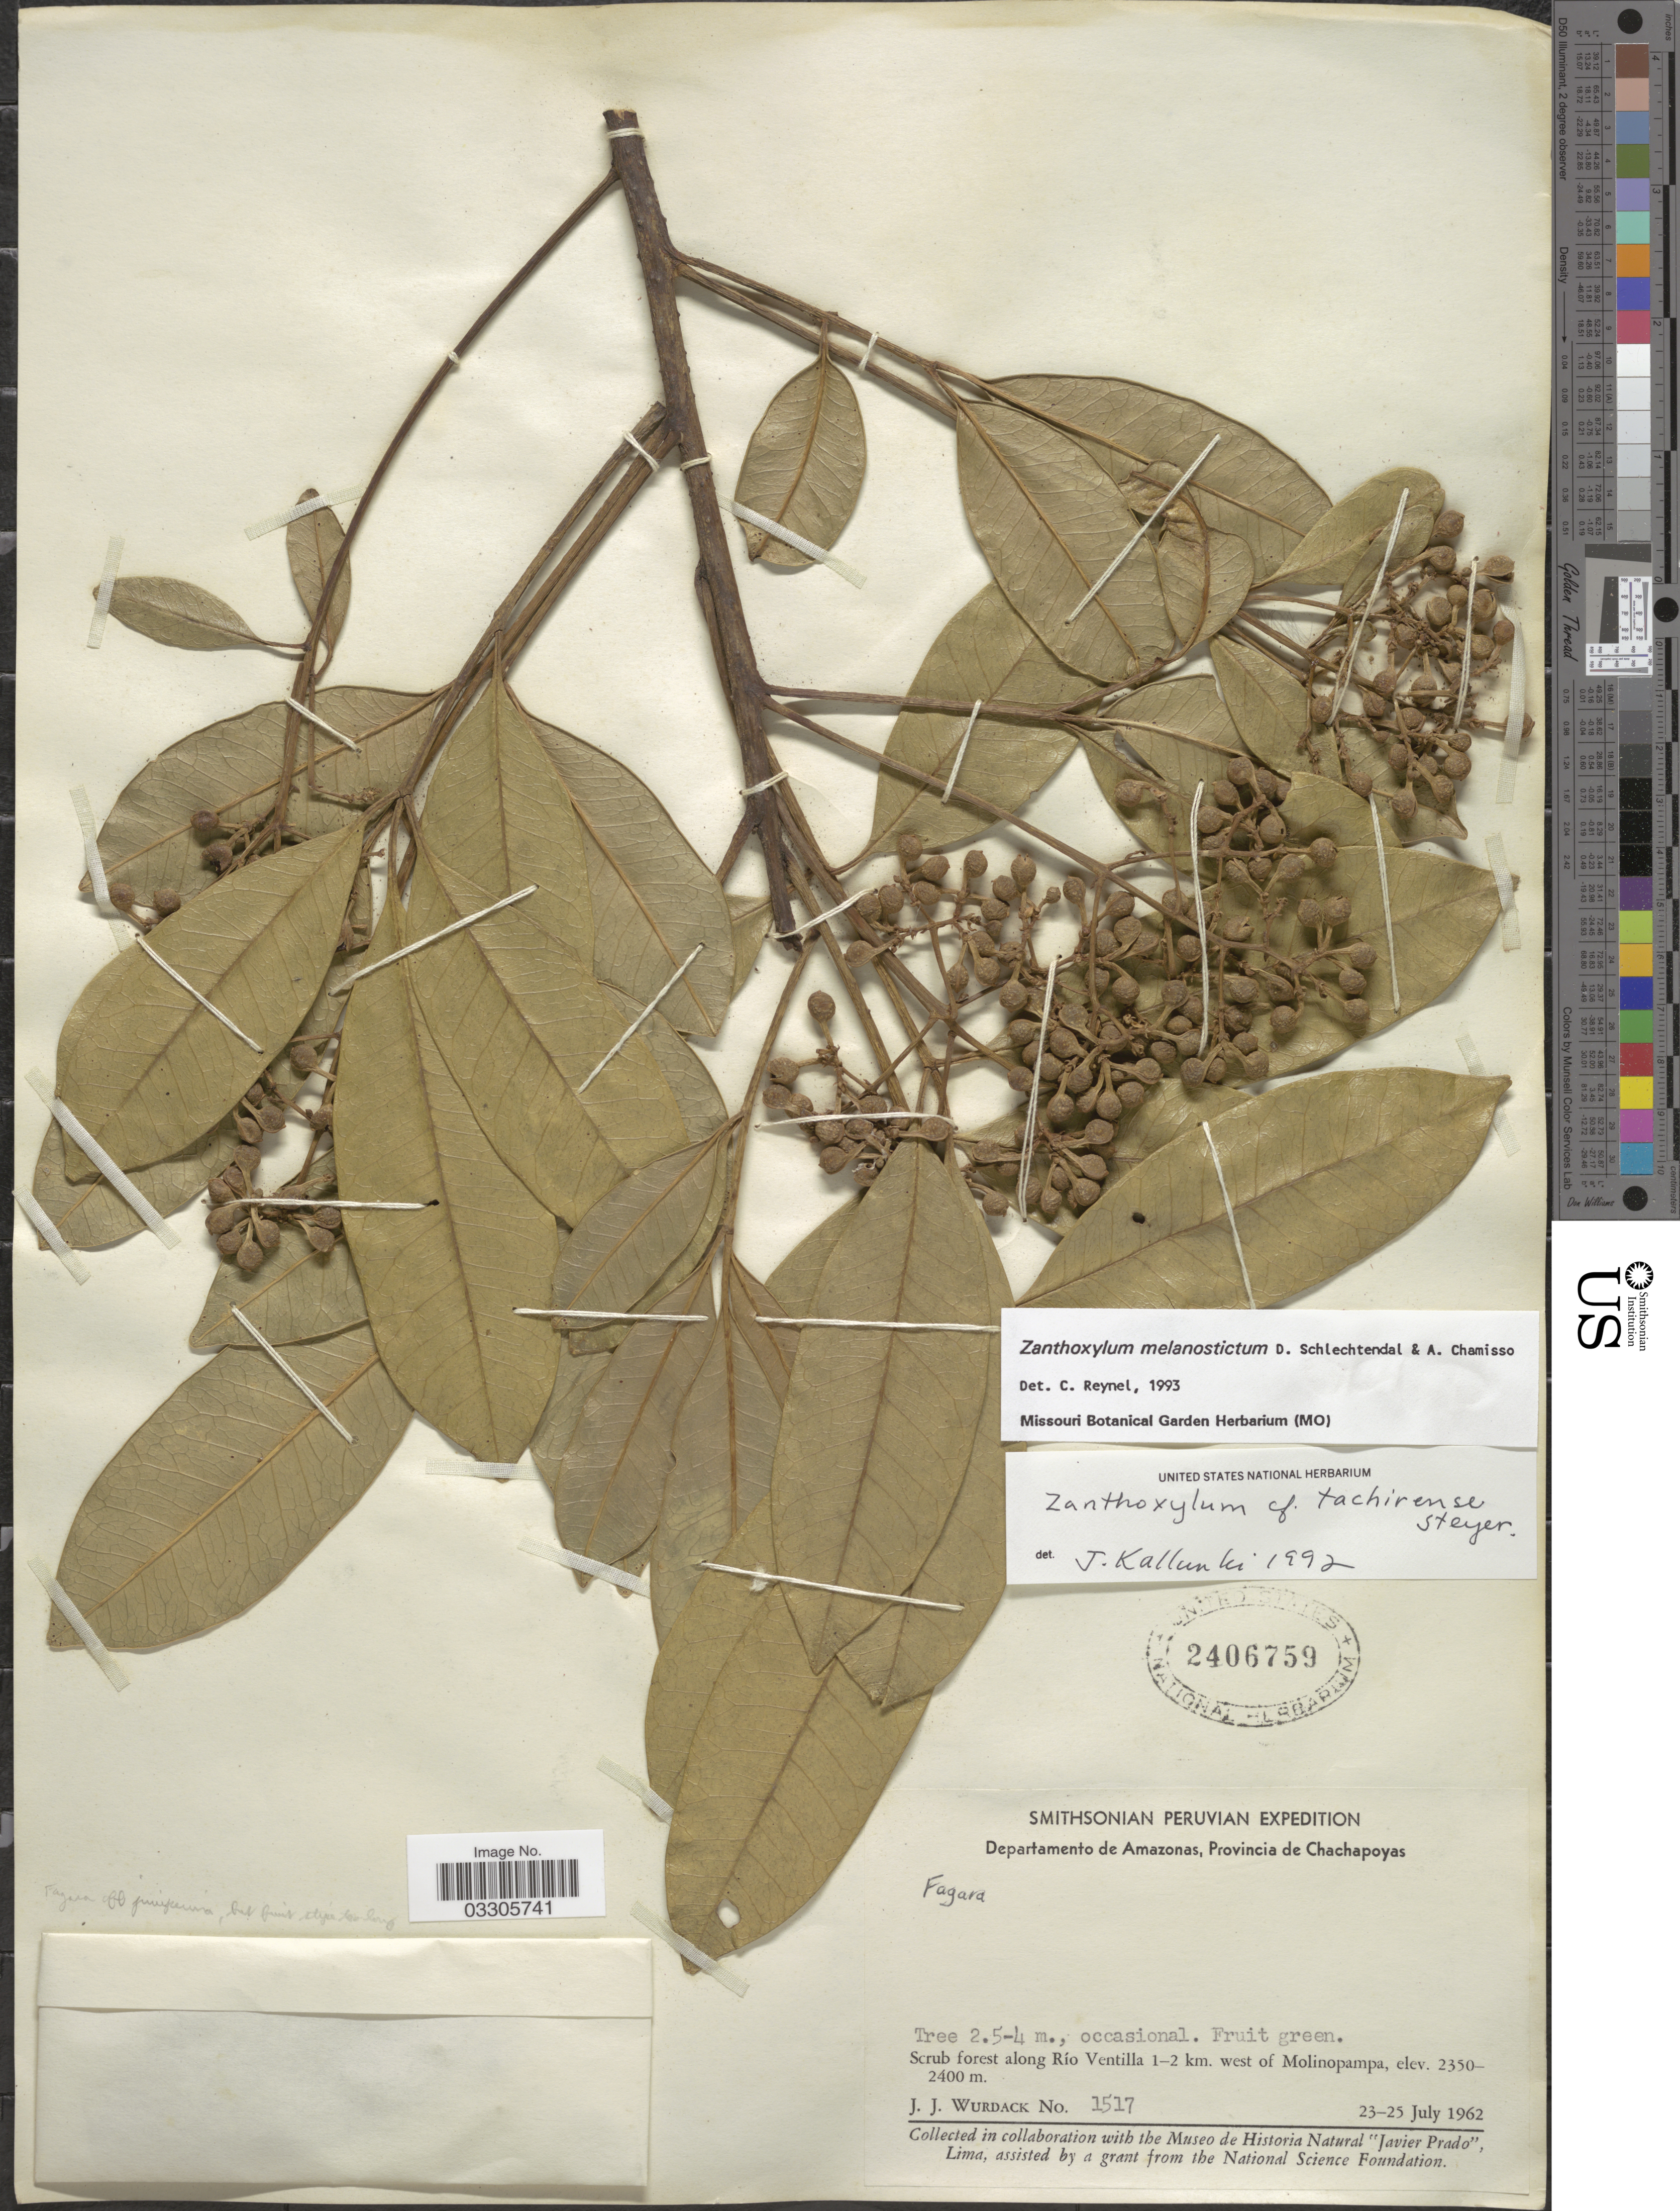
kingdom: Plantae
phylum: Tracheophyta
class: Magnoliopsida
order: Sapindales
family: Rutaceae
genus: Zanthoxylum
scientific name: Zanthoxylum melanostictum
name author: Schltdl. & Cham.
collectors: J. J. Wurdack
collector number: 1517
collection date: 1962-07-23/1962-07-25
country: Peru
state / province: Amazonas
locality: Departamento de Amazonas, Provincia de Chachapoyas, Scrub forest along Río Ventilla 1-2 km. west of Molinopampa.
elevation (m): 2350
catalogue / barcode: US 2406759